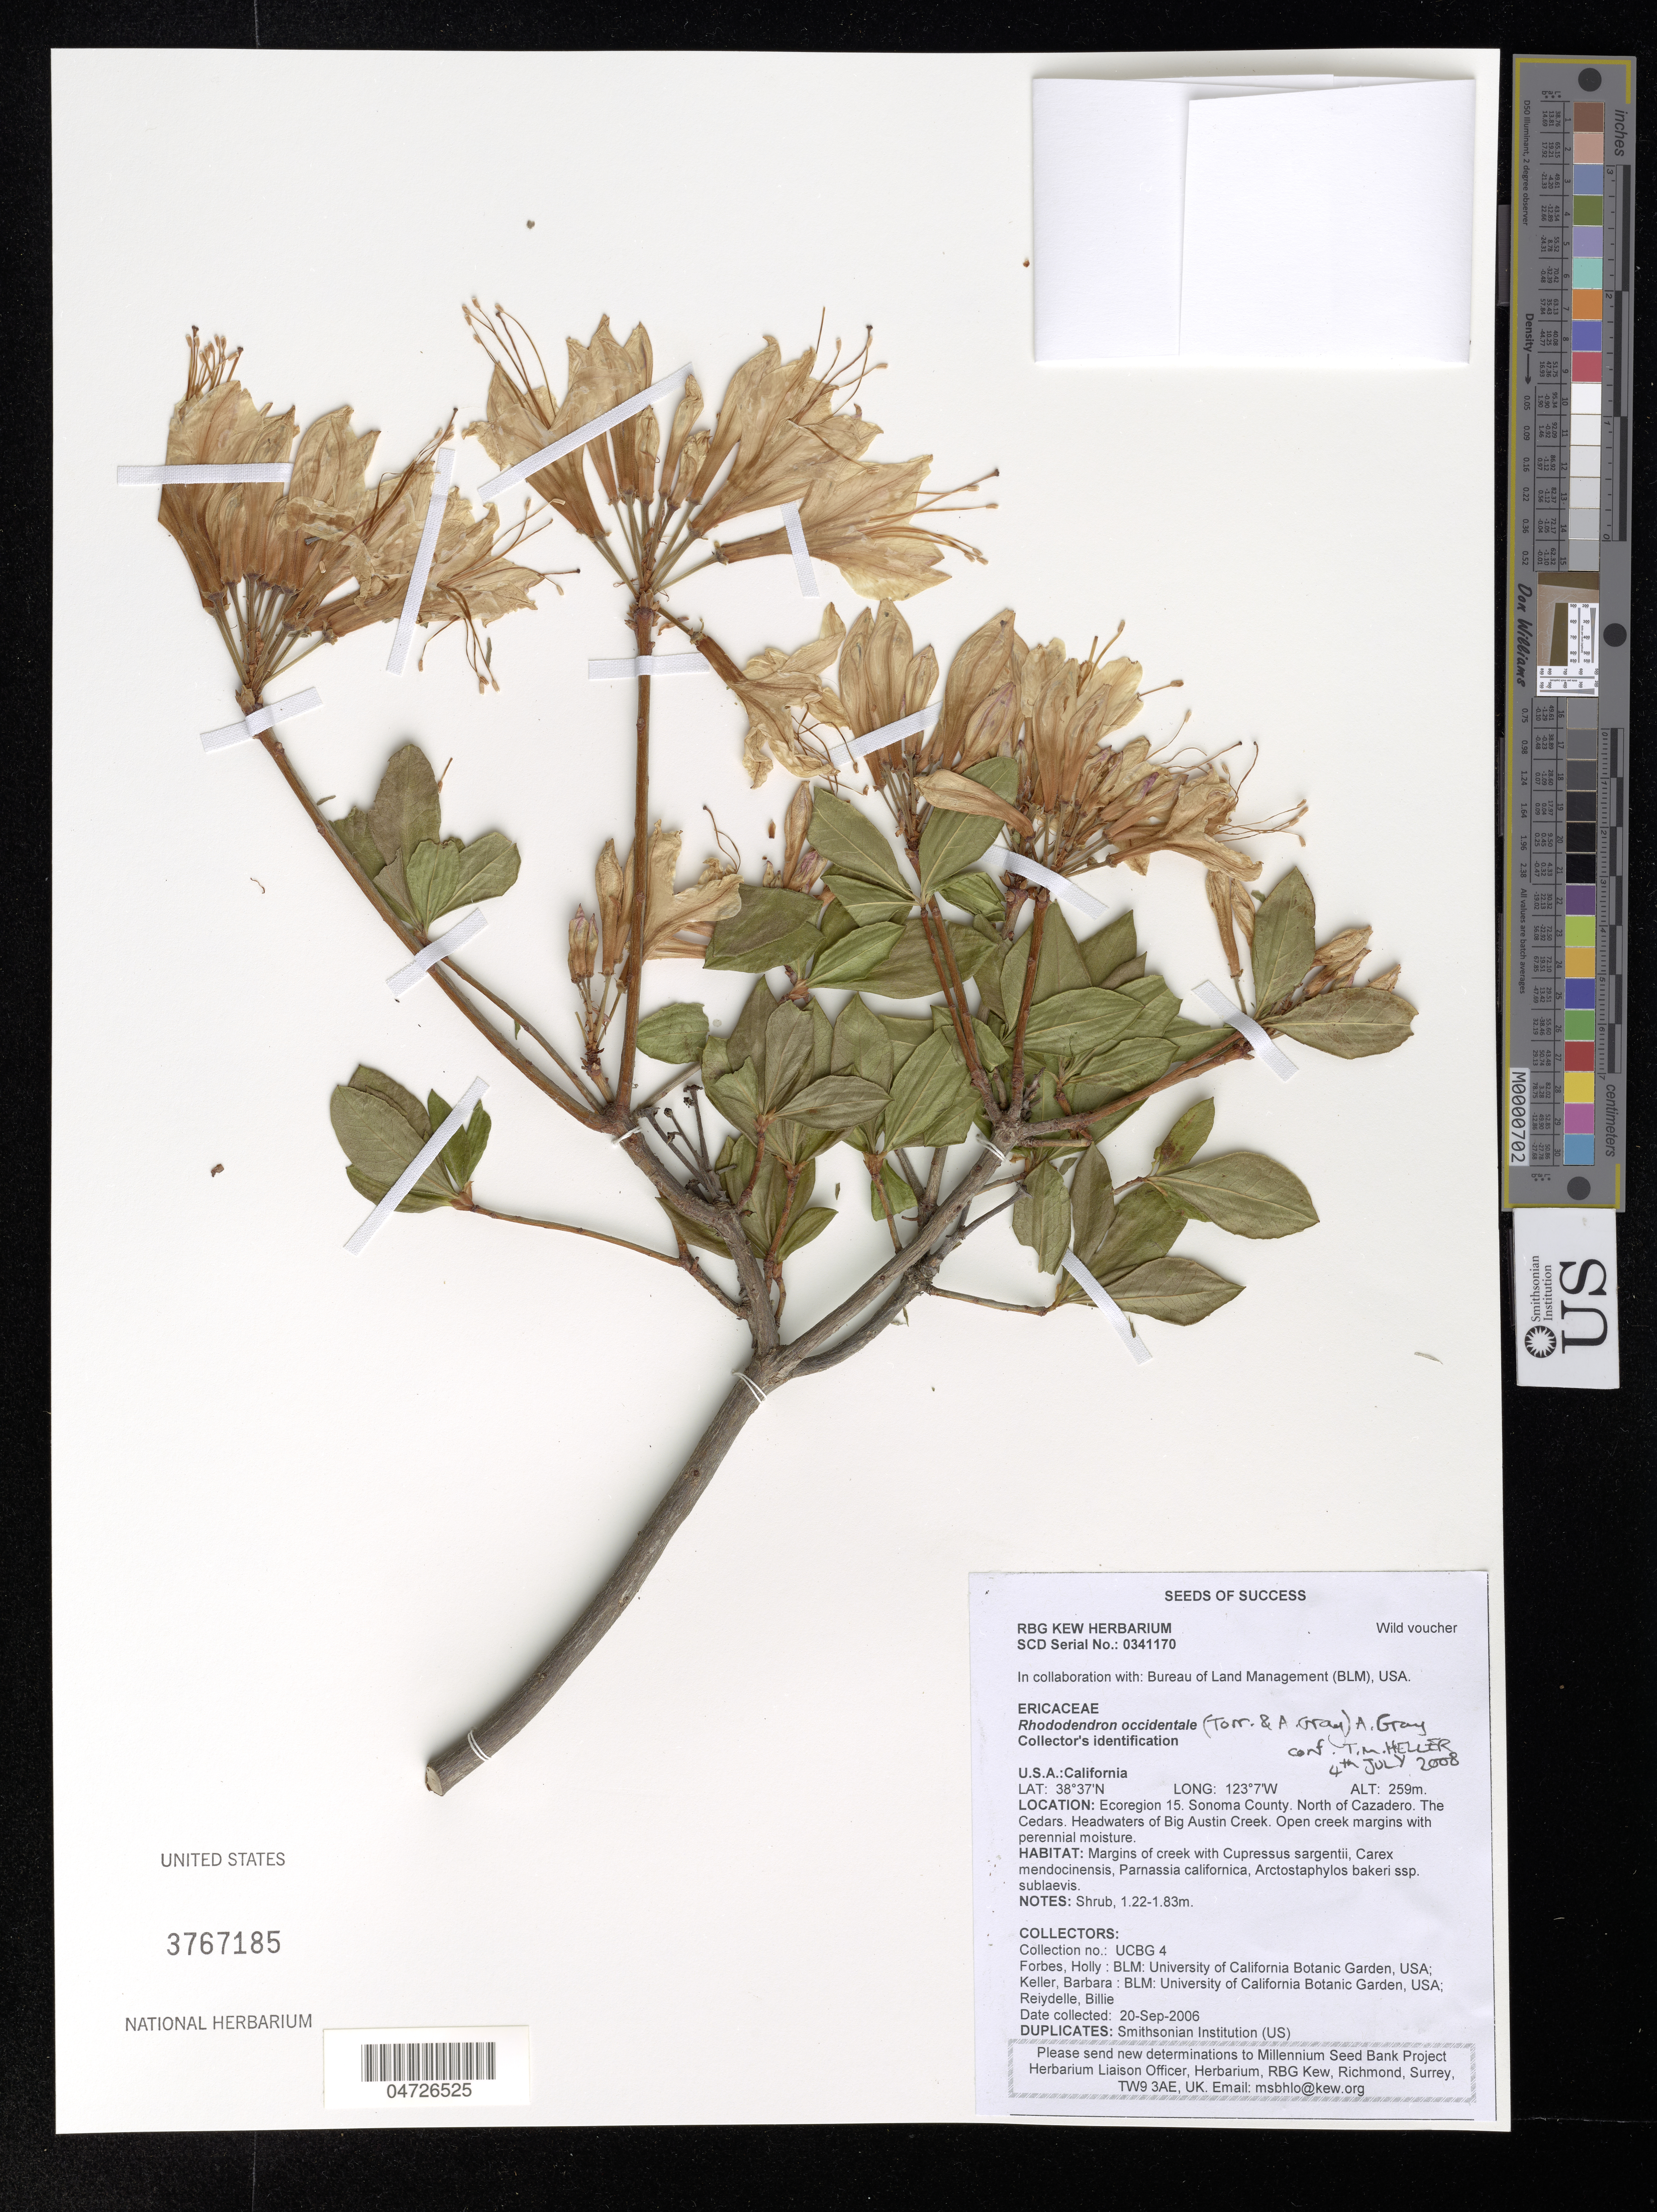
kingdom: Plantae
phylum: Tracheophyta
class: Magnoliopsida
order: Ericales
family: Ericaceae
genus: Rhododendron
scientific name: Rhododendron occidentale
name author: (Torr. & A. Gray) A. Gray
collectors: H. Forbes, B. T. Keller & B. Reiydelle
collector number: UCBG 4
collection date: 2006-09-20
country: United States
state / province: California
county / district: Sonoma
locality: Ecoregion 15. Sonoma County. North of Cazadero. The Cedars. Headwaters of Big Austin Creek.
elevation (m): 259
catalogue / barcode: US 3767185